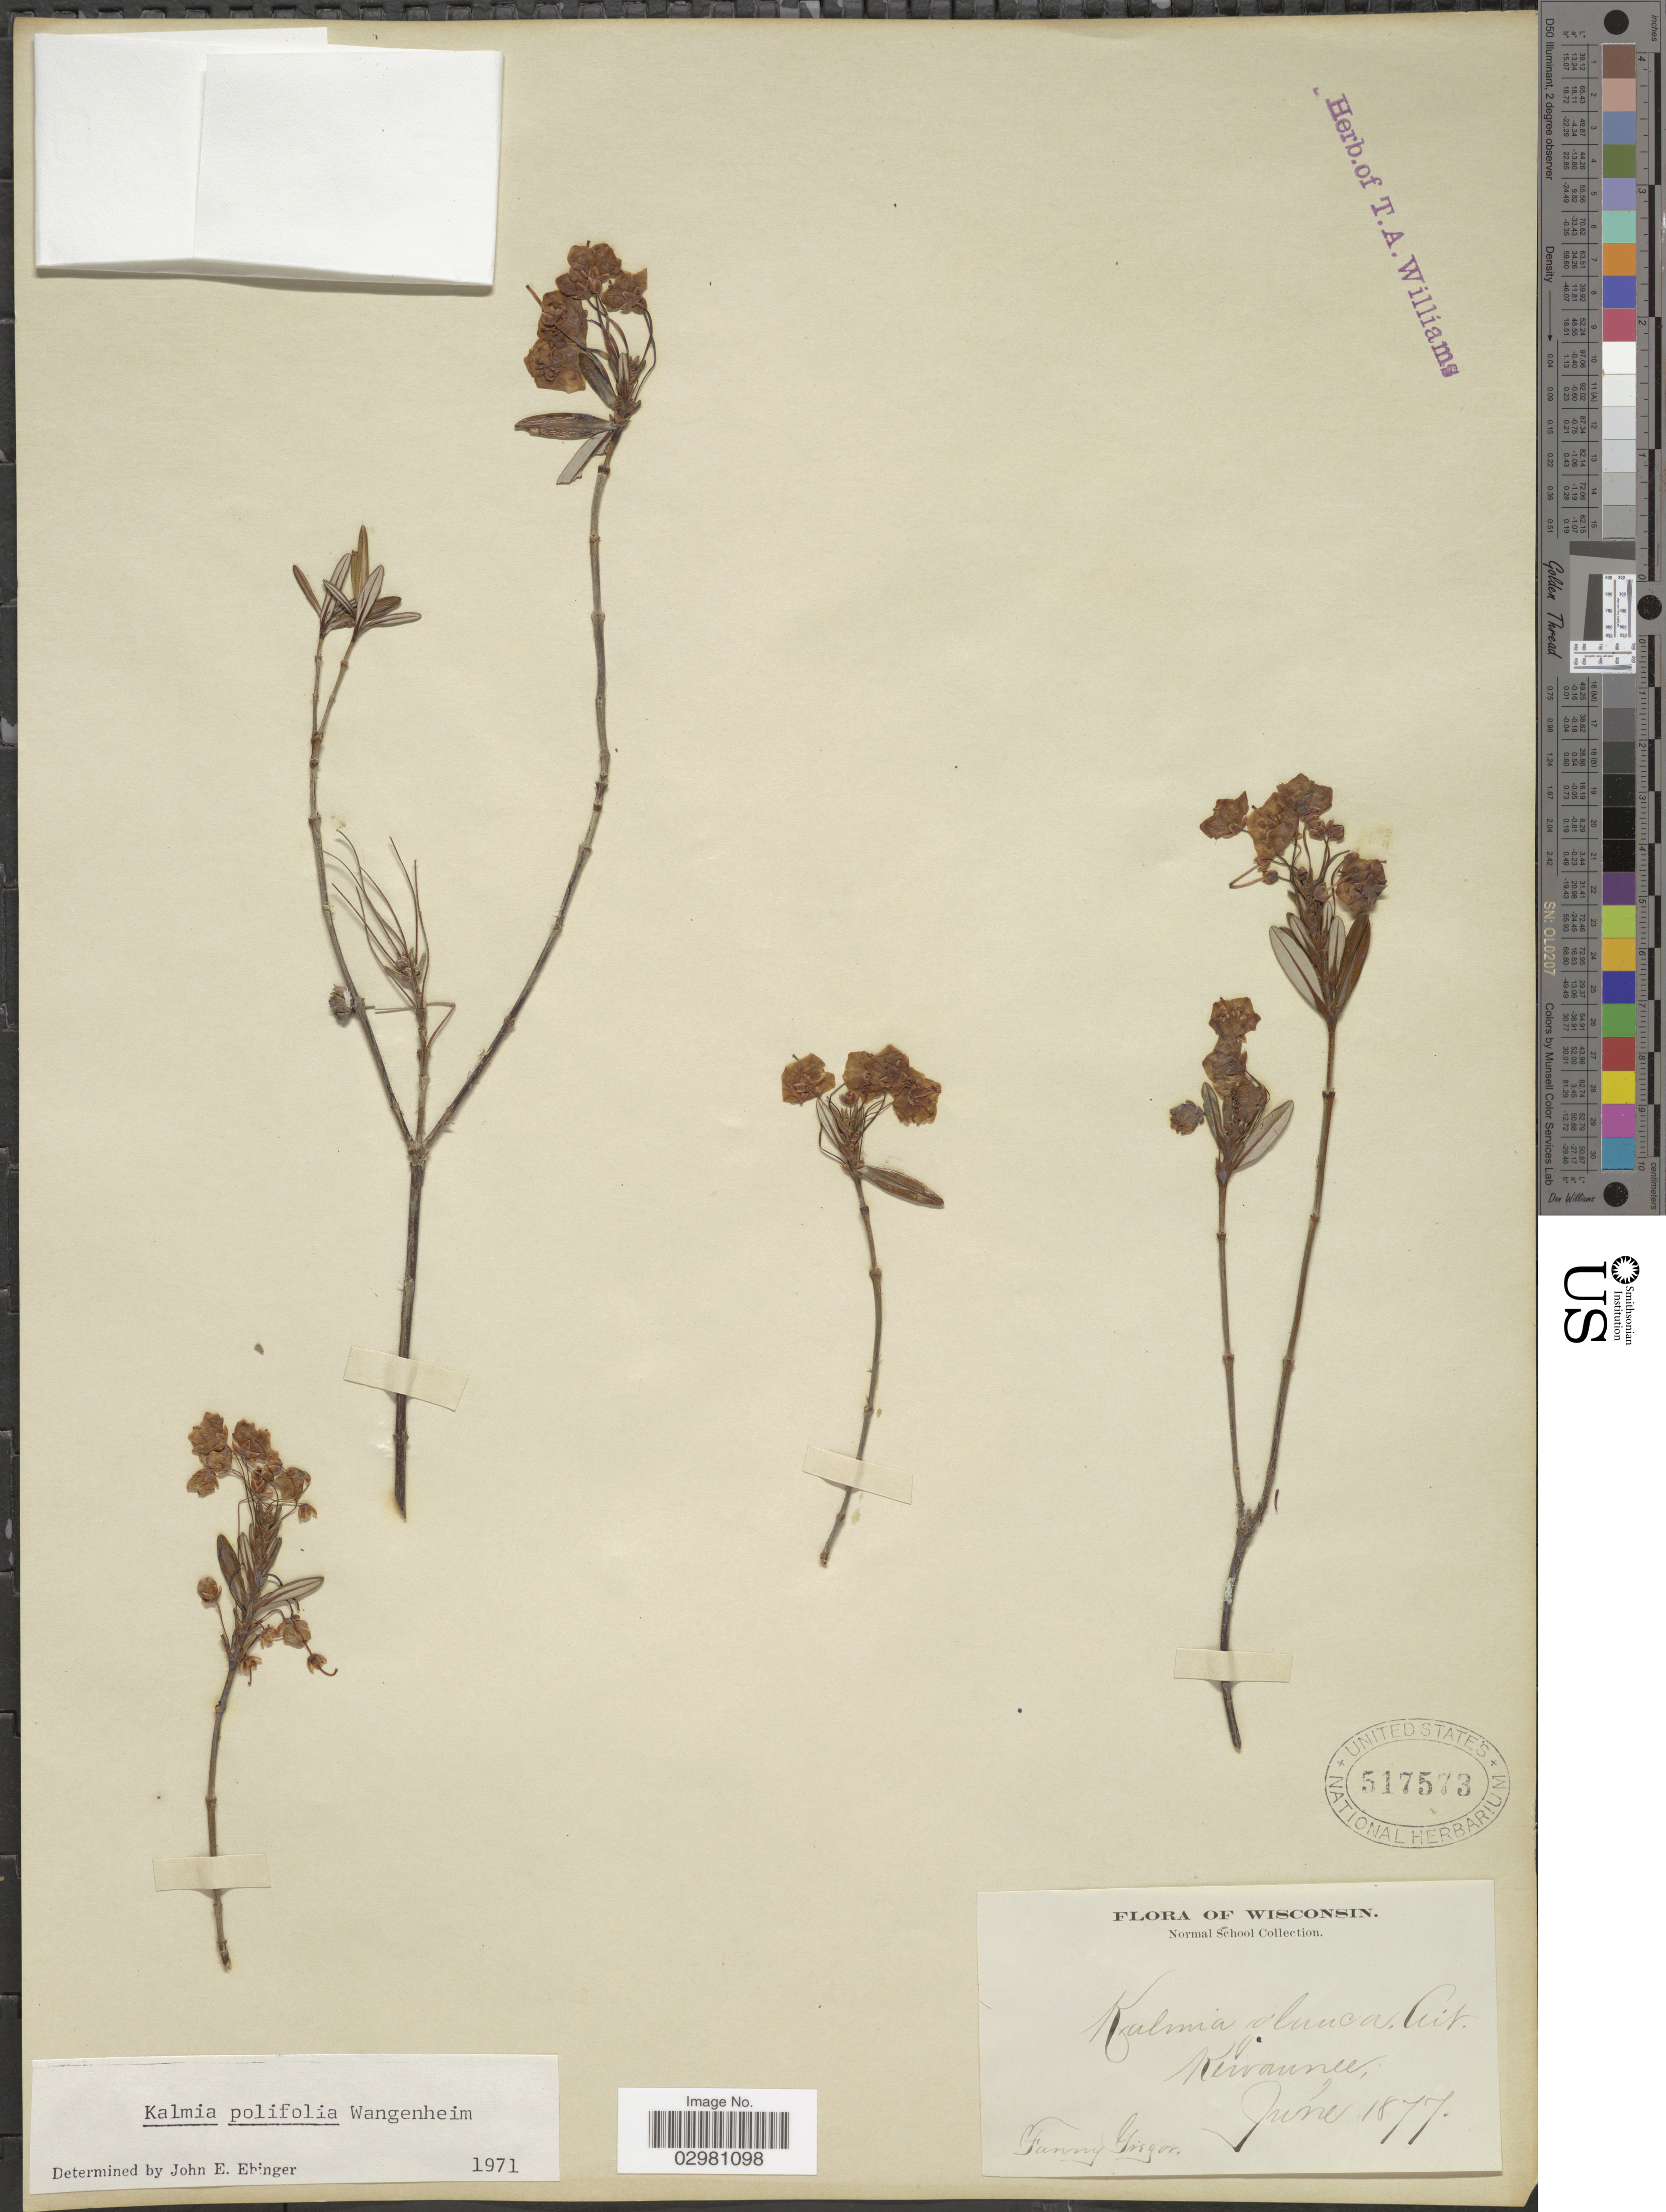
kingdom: Plantae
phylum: Tracheophyta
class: Magnoliopsida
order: Ericales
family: Ericaceae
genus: Kalmia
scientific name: Kalmia polifolia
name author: Wangenh.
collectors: F. Gregor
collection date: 1877-06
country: United States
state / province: Wisconsin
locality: Normal School. Kewaunee.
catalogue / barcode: US 517573